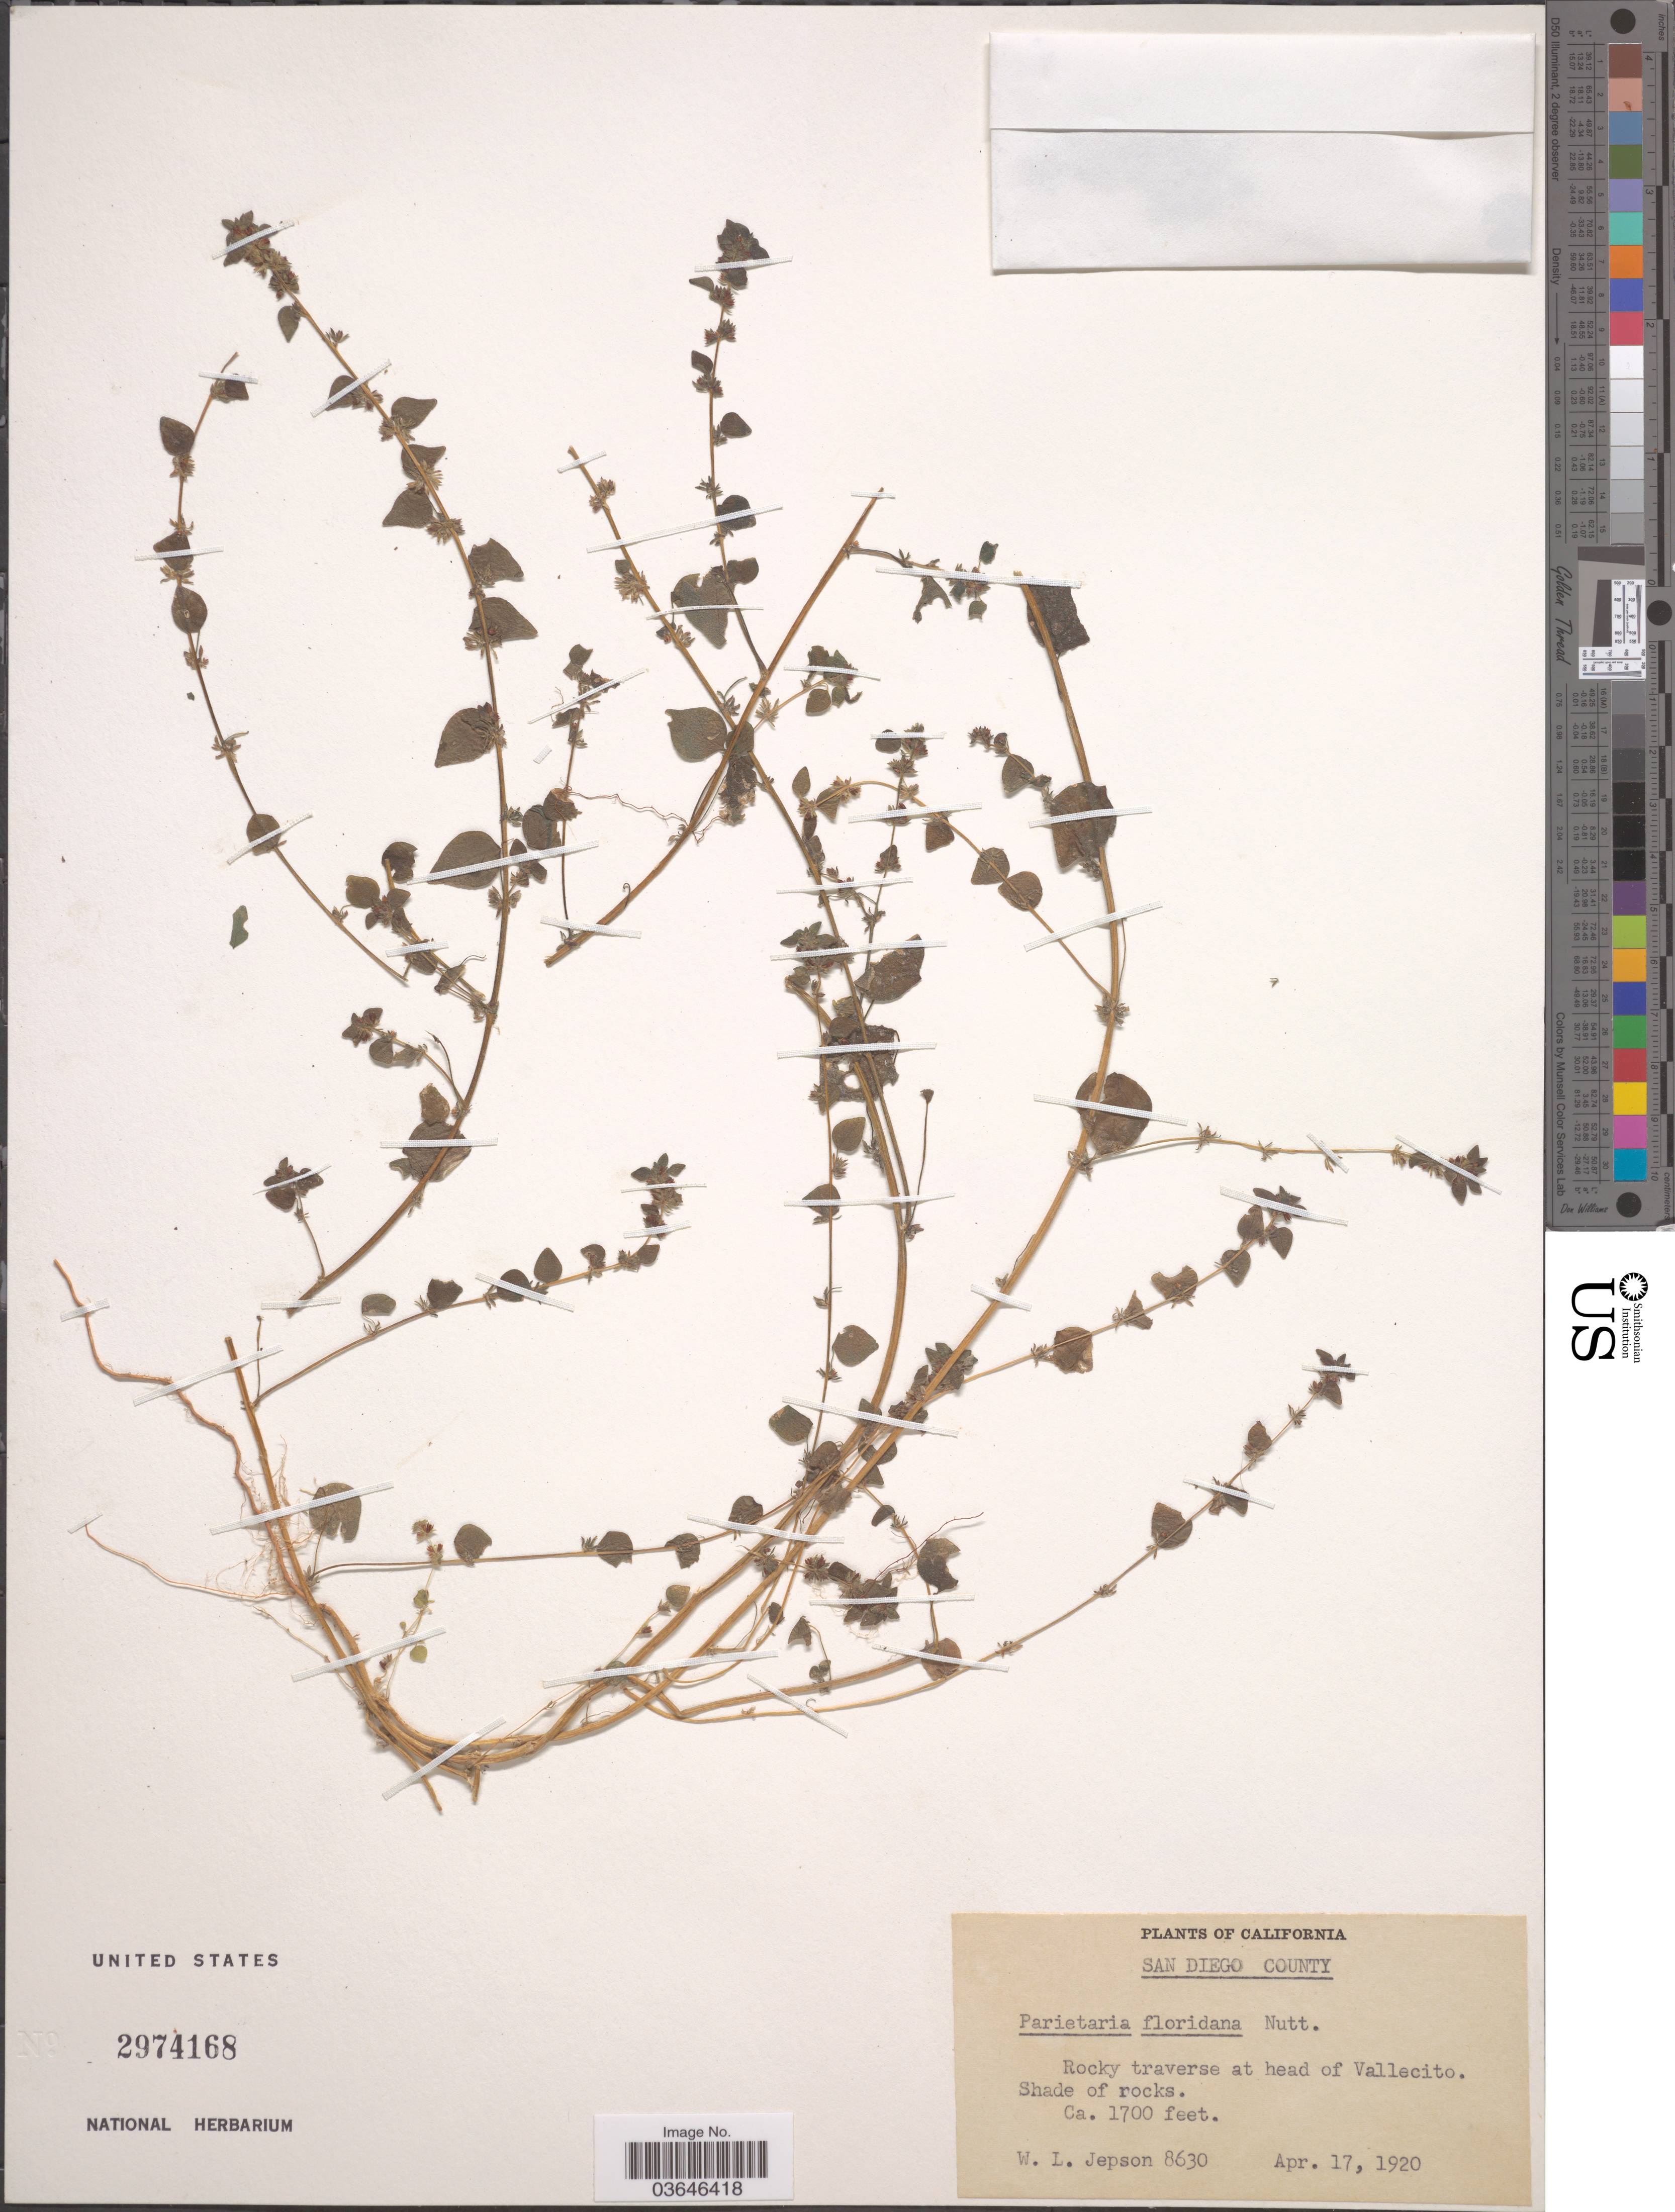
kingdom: Plantae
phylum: Tracheophyta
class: Magnoliopsida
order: Rosales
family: Urticaceae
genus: Parietaria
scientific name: Parietaria floridana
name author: Nutt.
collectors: W. L. Jepson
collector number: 8630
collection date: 1920-04-17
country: United States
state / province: California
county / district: San Diego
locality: San Diego County. Rocky traverse at head of Vallecito.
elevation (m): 518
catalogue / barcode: US 2974168